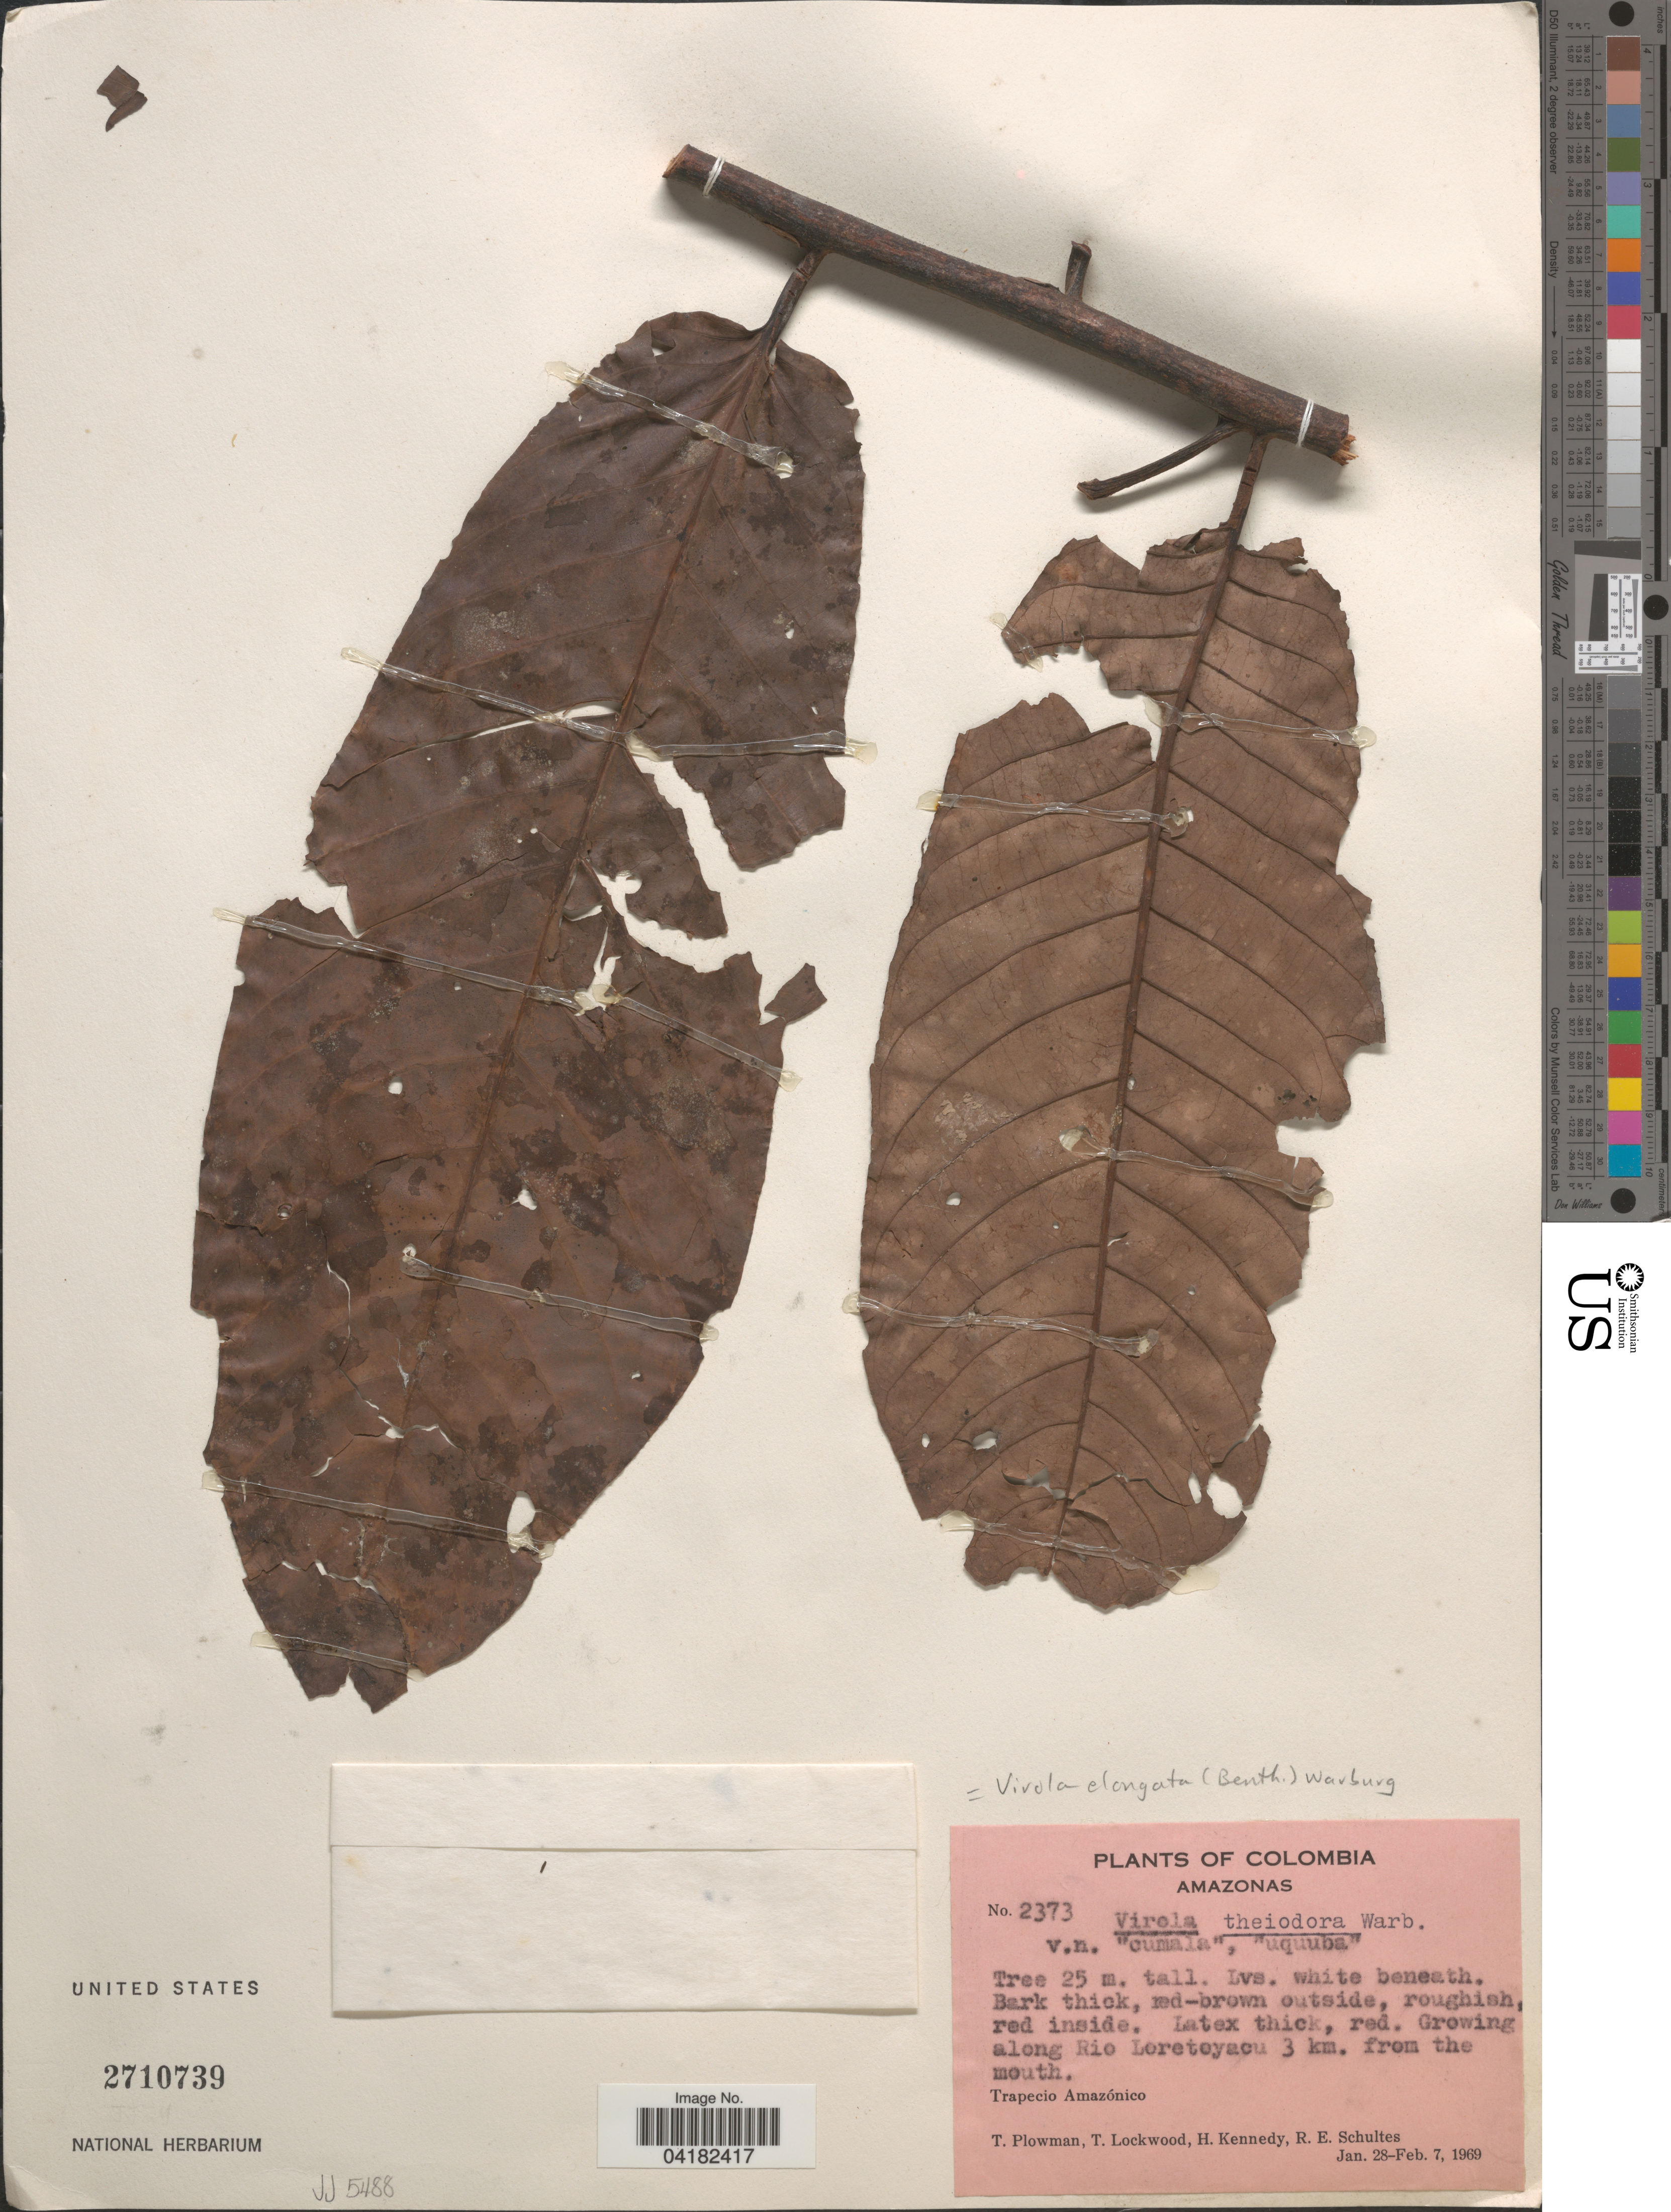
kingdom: Plantae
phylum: Tracheophyta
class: Magnoliopsida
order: Magnoliales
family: Myristicaceae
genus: Virola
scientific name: Virola theiodora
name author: (Spruce ex Benth.) Warb.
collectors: T. Plowman, T. Lockwood, H. Kennedy & R. E. Schultes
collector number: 2373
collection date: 1969-01-28/1969-02-07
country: Colombia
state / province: Amazônas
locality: Growing along Rio Loretoyacu 3 km. from the mouth. Trapecio Amazónico.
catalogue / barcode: US 2710739